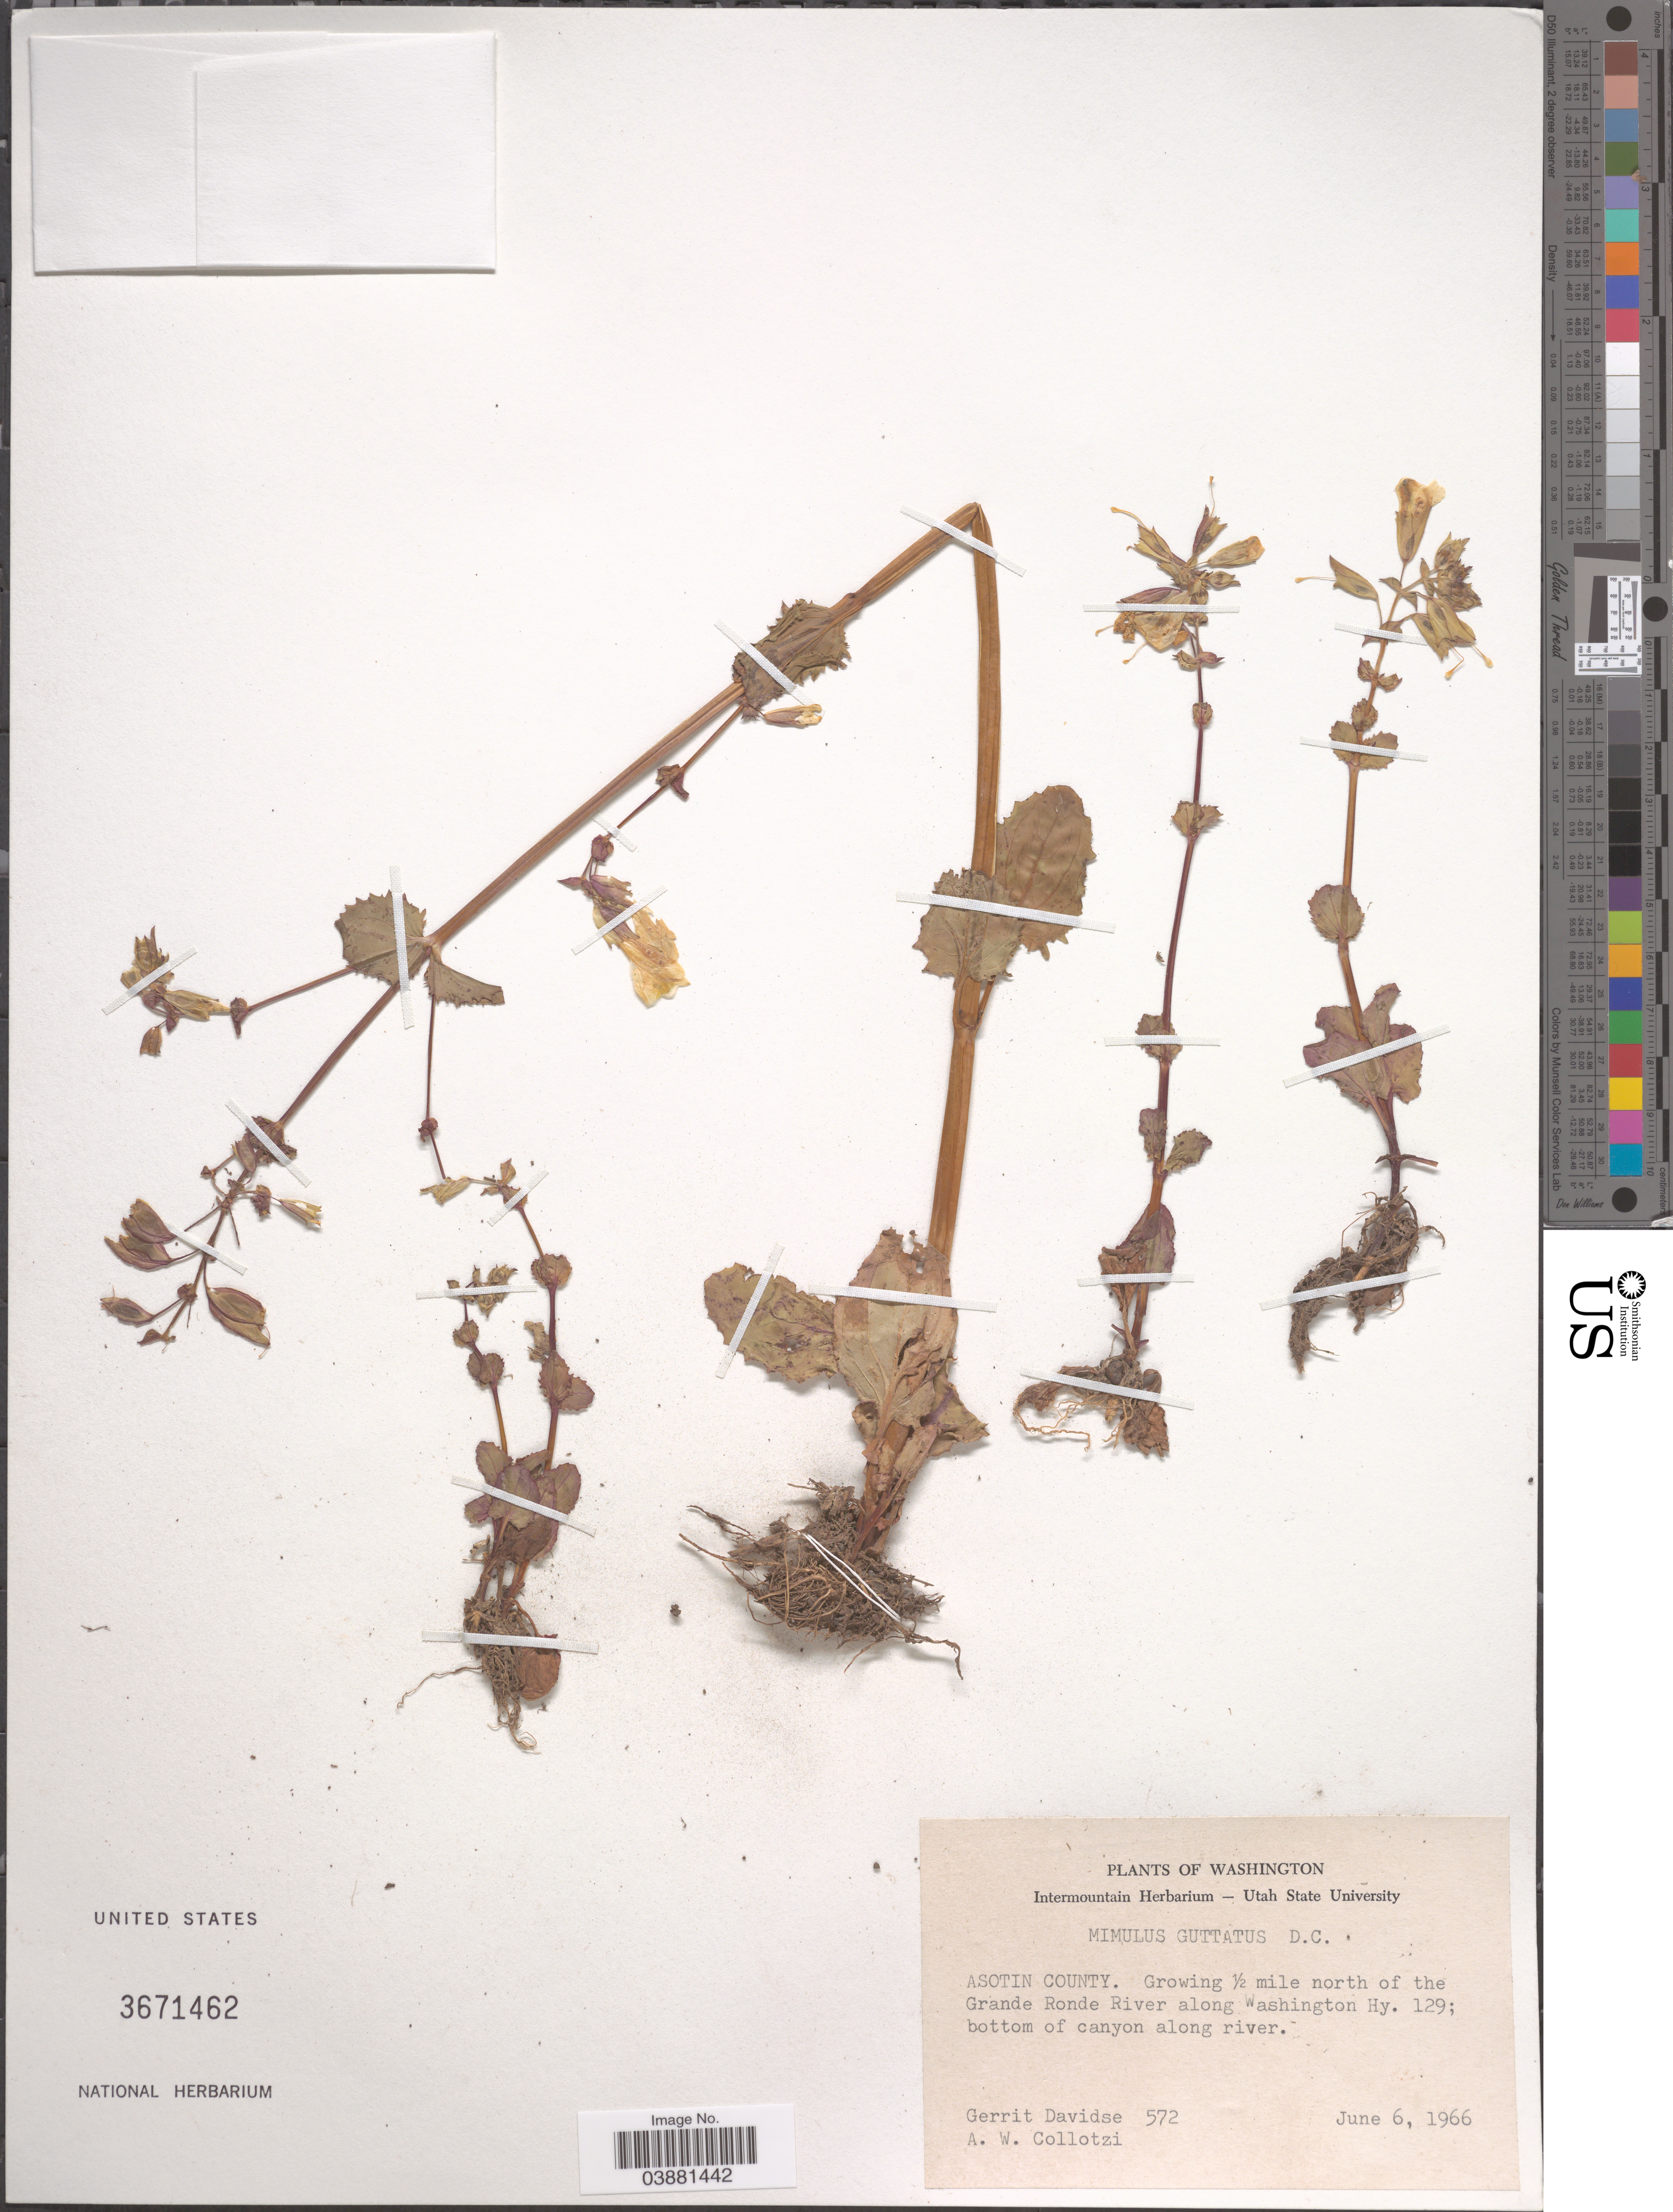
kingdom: Plantae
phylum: Tracheophyta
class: Magnoliopsida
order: Lamiales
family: Phrymaceae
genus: Mimulus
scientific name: Mimulus guttatus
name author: DC.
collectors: G. Davidse & A. W. Collotzi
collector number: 572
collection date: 1966-06-06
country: United States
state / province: Washington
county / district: Asotin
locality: Asotin County. ½ mile north of the Grande Ronde River along Washington Hy. 129; bottom of canyon along river.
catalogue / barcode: US 3671462